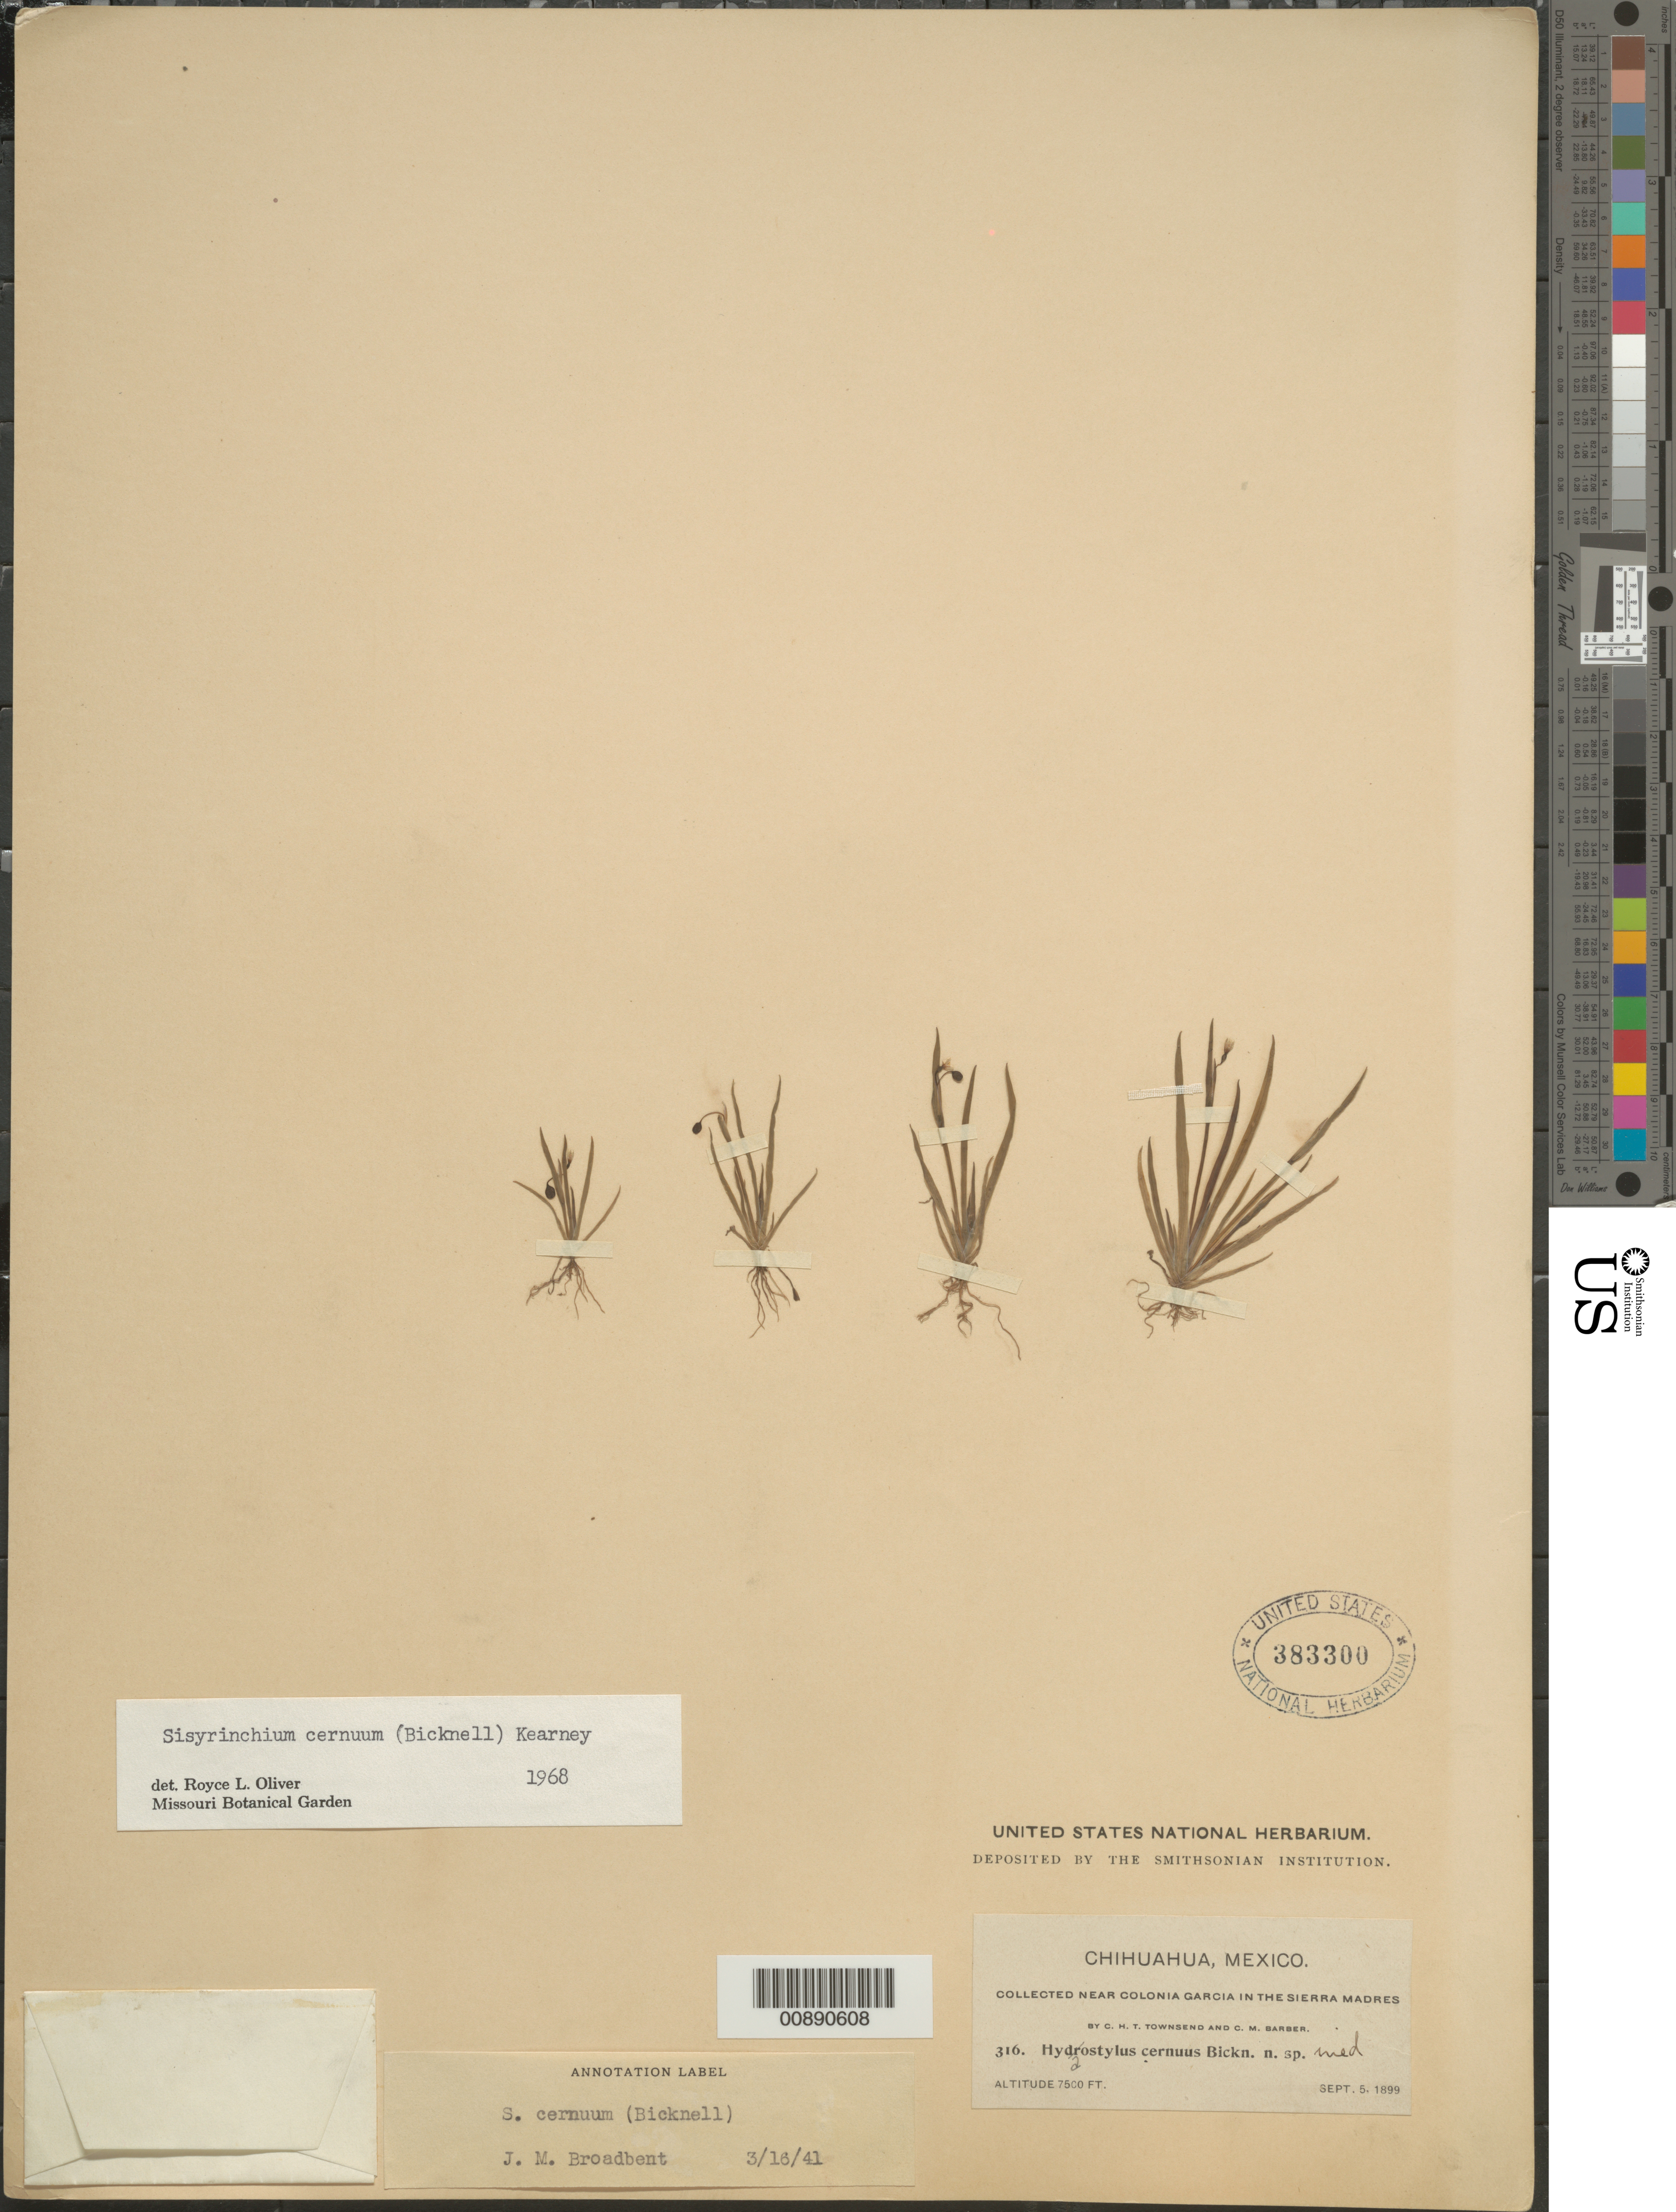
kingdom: Plantae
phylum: Tracheophyta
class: Liliopsida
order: Asparagales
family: Iridaceae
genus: Sisyrinchium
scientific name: Sisyrinchium cernuum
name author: (E.P. Bicknell) Kearney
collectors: C. H. T. Townsend & C. Barber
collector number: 316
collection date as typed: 05 Sep 1899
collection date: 1899-09-05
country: Mexico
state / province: Chihuahua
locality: Near Colonia García in the Sierra Madre, Chihuahua.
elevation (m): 2286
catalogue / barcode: US 383300